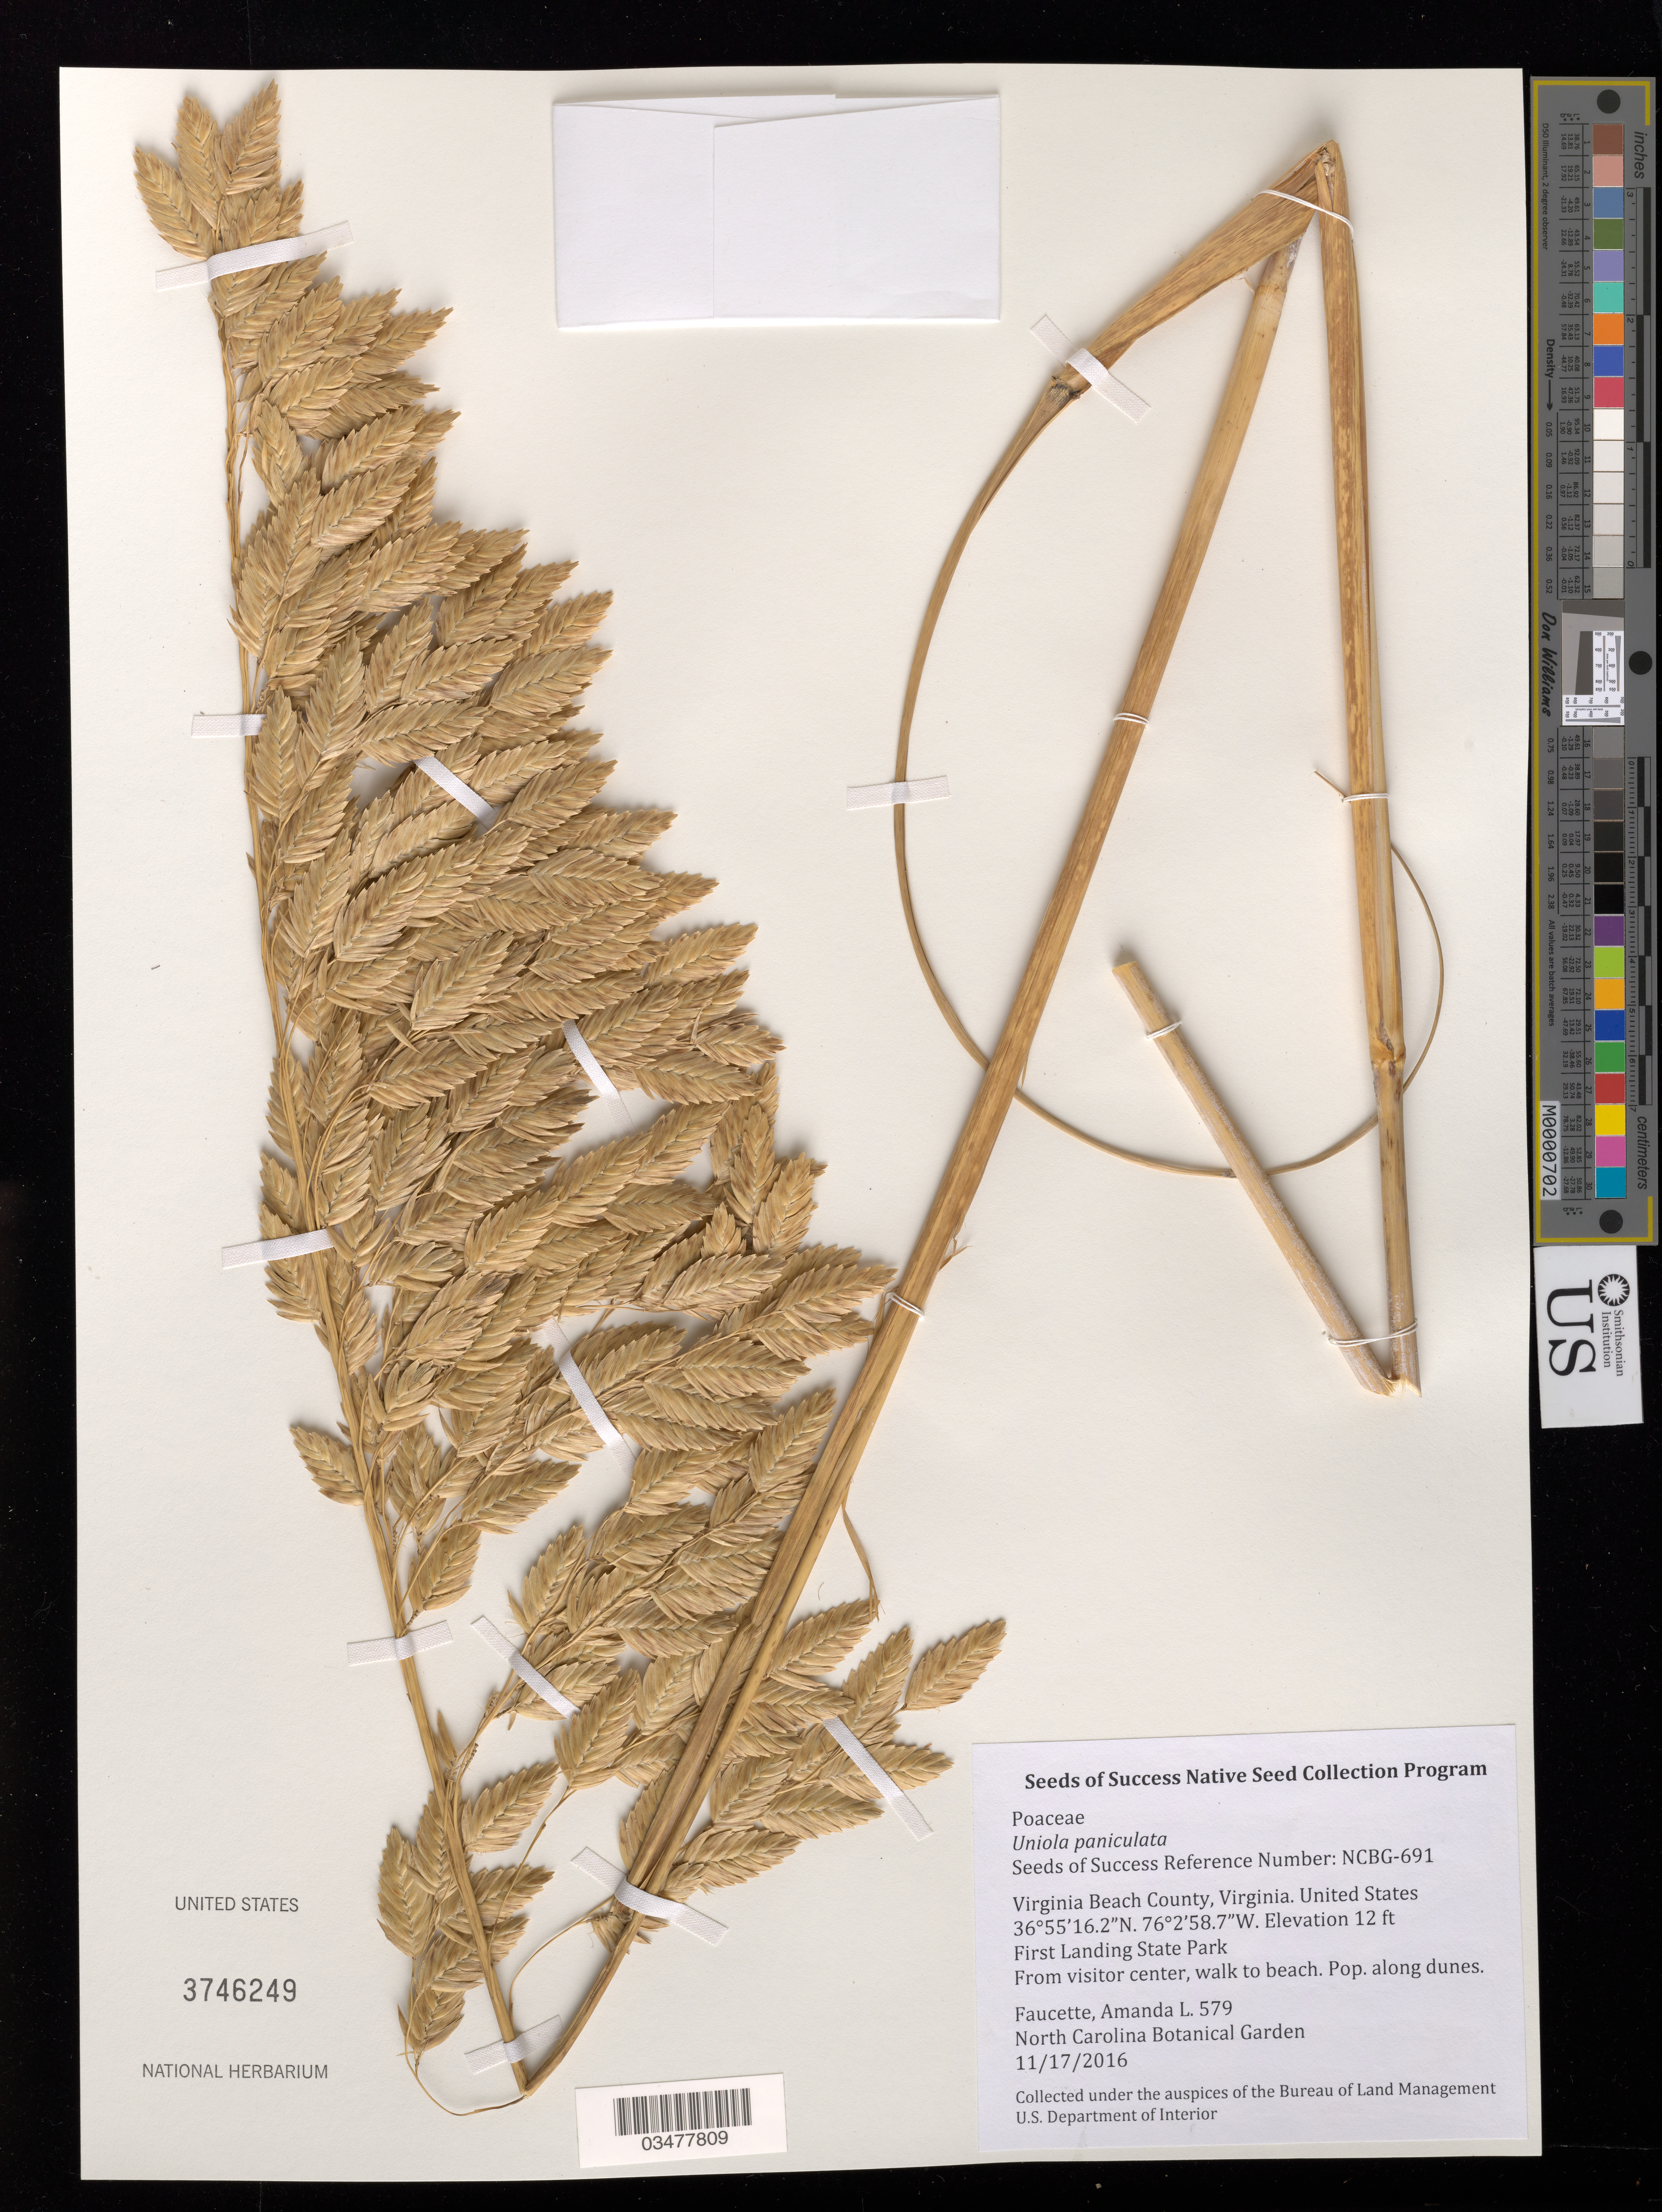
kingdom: Plantae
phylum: Tracheophyta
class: Liliopsida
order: Poales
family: Poaceae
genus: Uniola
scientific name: Uniola paniculata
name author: L.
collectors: A. Faucette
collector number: NCBG-691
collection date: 2016-11-17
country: United States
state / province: Virginia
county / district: City of Virginia Beach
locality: First Landing State Park, Visitor's Center Beach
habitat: Beachgrass-PanicGrass Dune Grassland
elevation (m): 4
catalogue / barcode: US 3746249